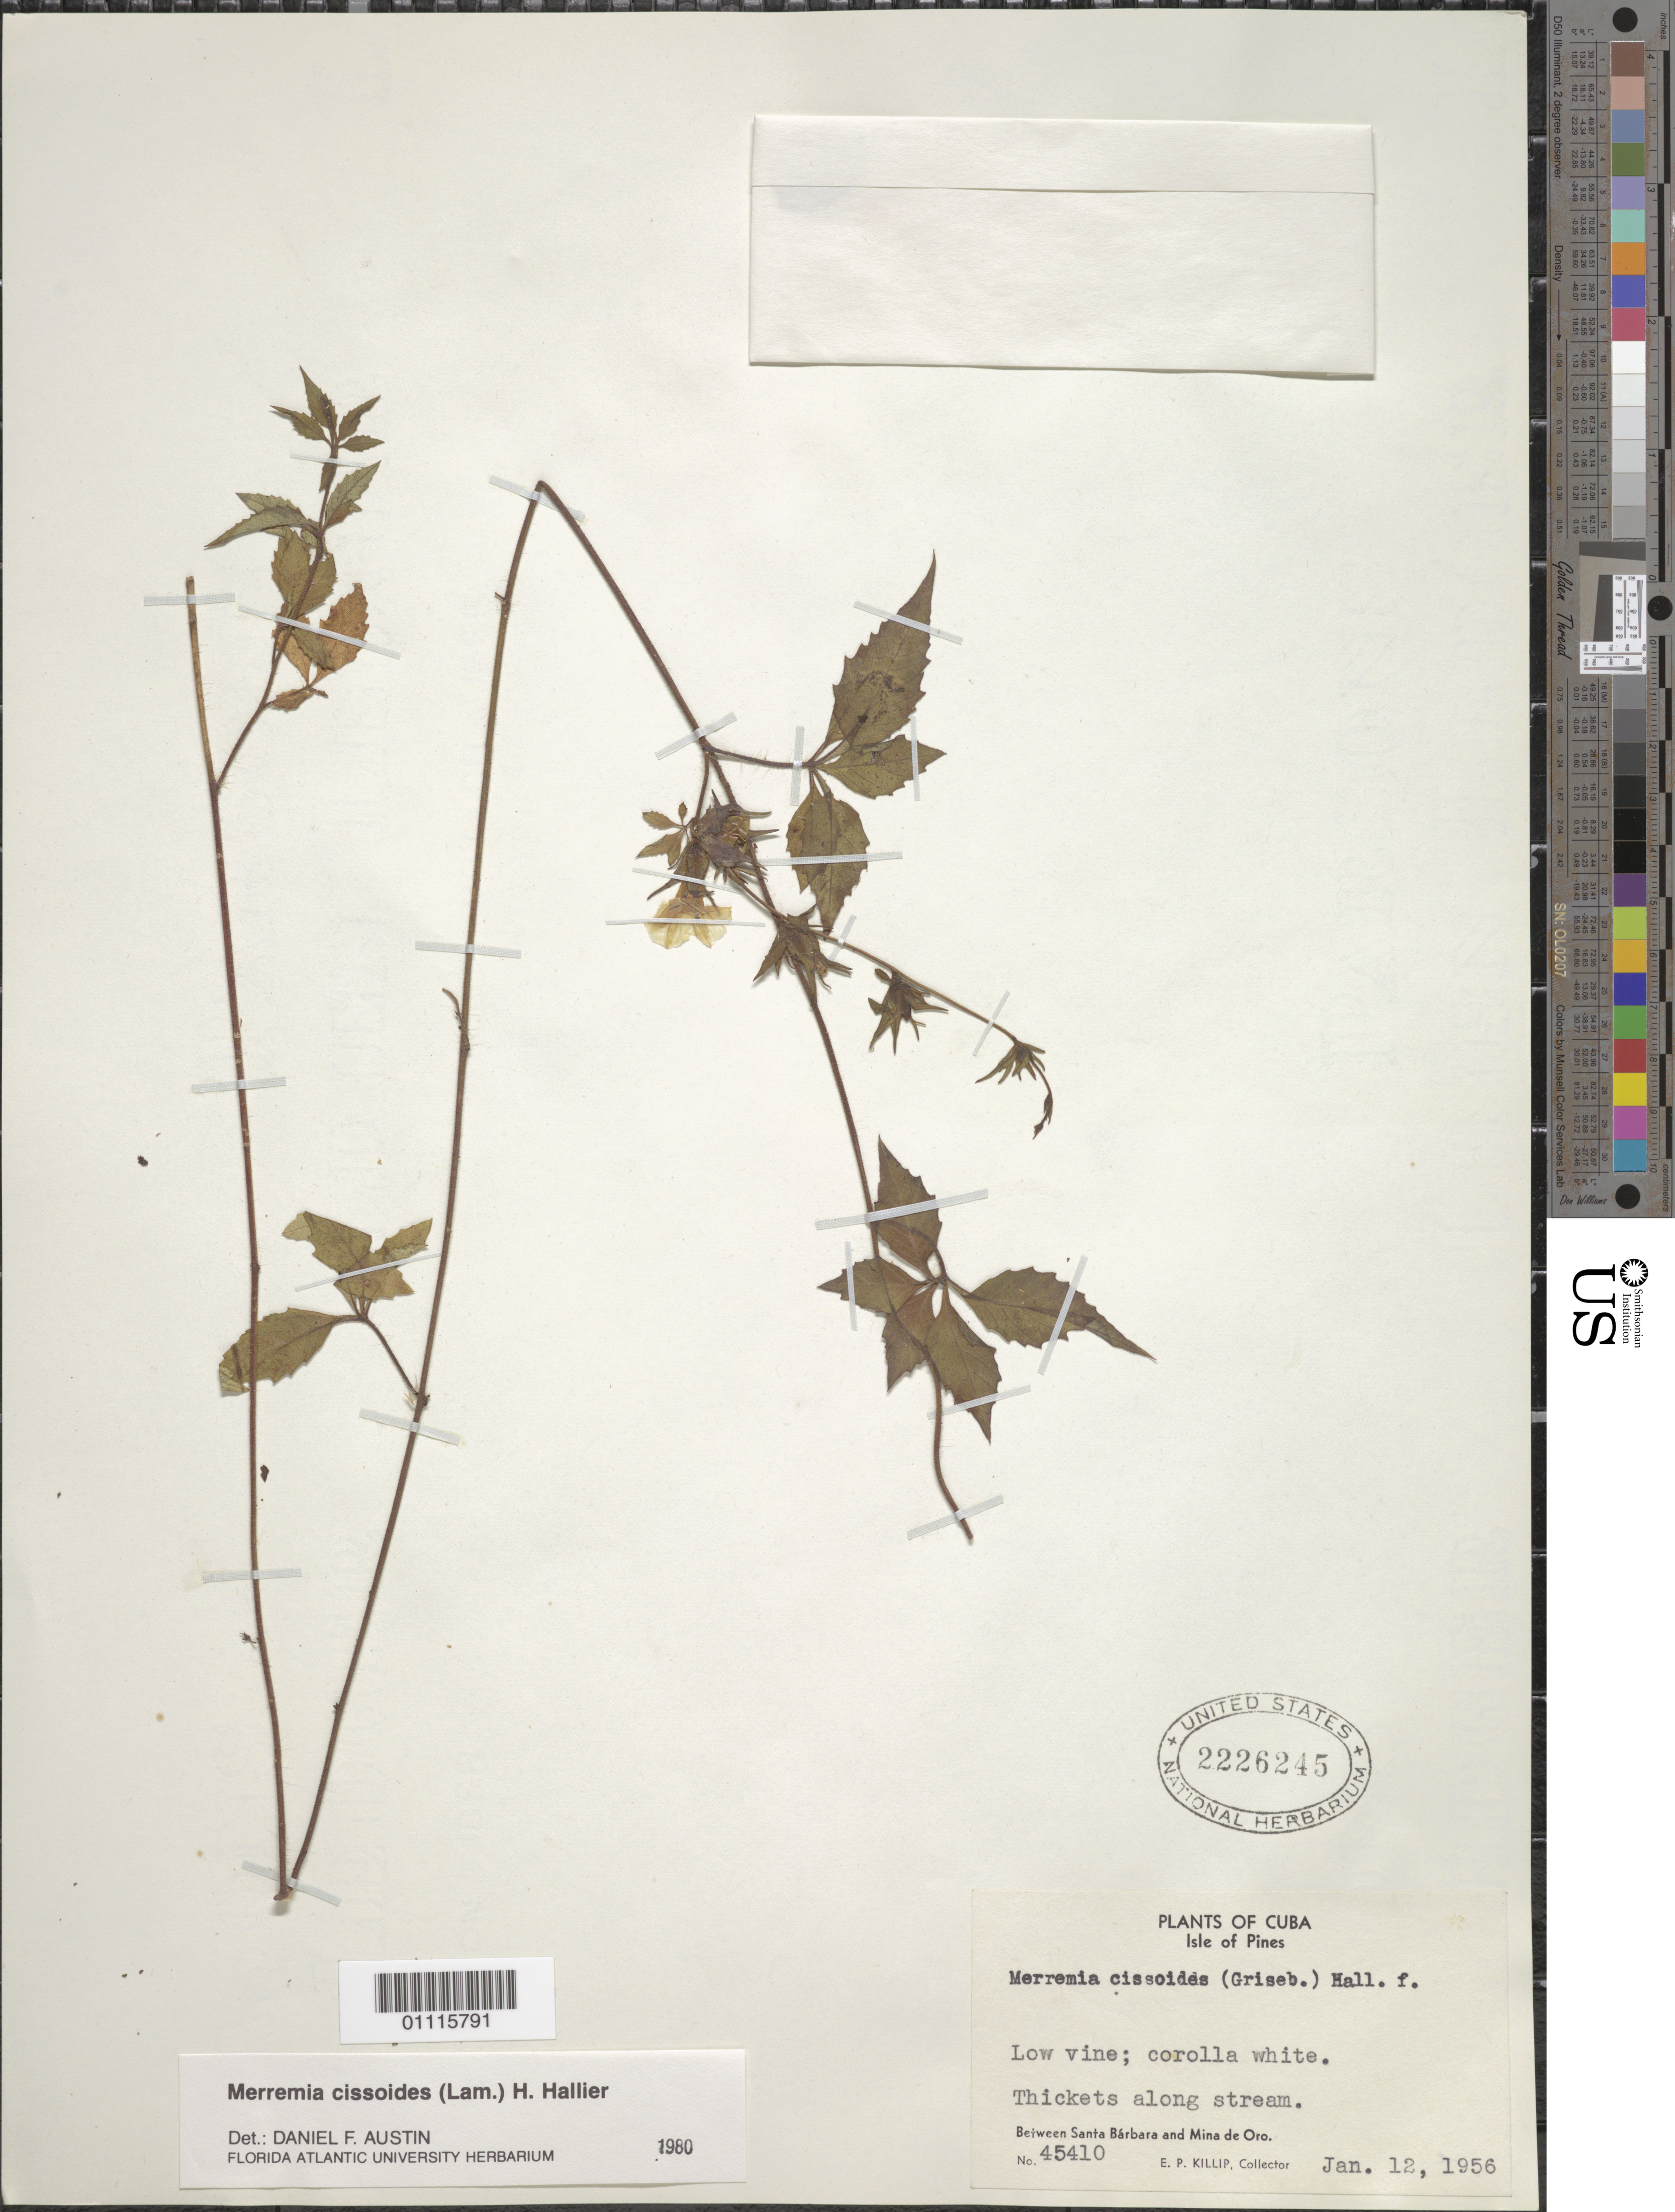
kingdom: Plantae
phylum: Tracheophyta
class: Magnoliopsida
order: Solanales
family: Convolvulaceae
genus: Distimake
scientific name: Distimake cissoides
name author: (Lam.) A. R. Simões & Staples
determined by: Strong, Mark T., (BOT), Smithsonian Institution - National Museum of Natural History (UNITED STATES)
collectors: E. P. Killip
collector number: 45410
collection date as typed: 12 Jan 1956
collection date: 1956-01-12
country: Cuba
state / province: Isla de La Juventud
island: Isla de la Juventud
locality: Isle of Pines, between Santa Barbara and Mina de Oro Thickets along stream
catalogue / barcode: US 2226245